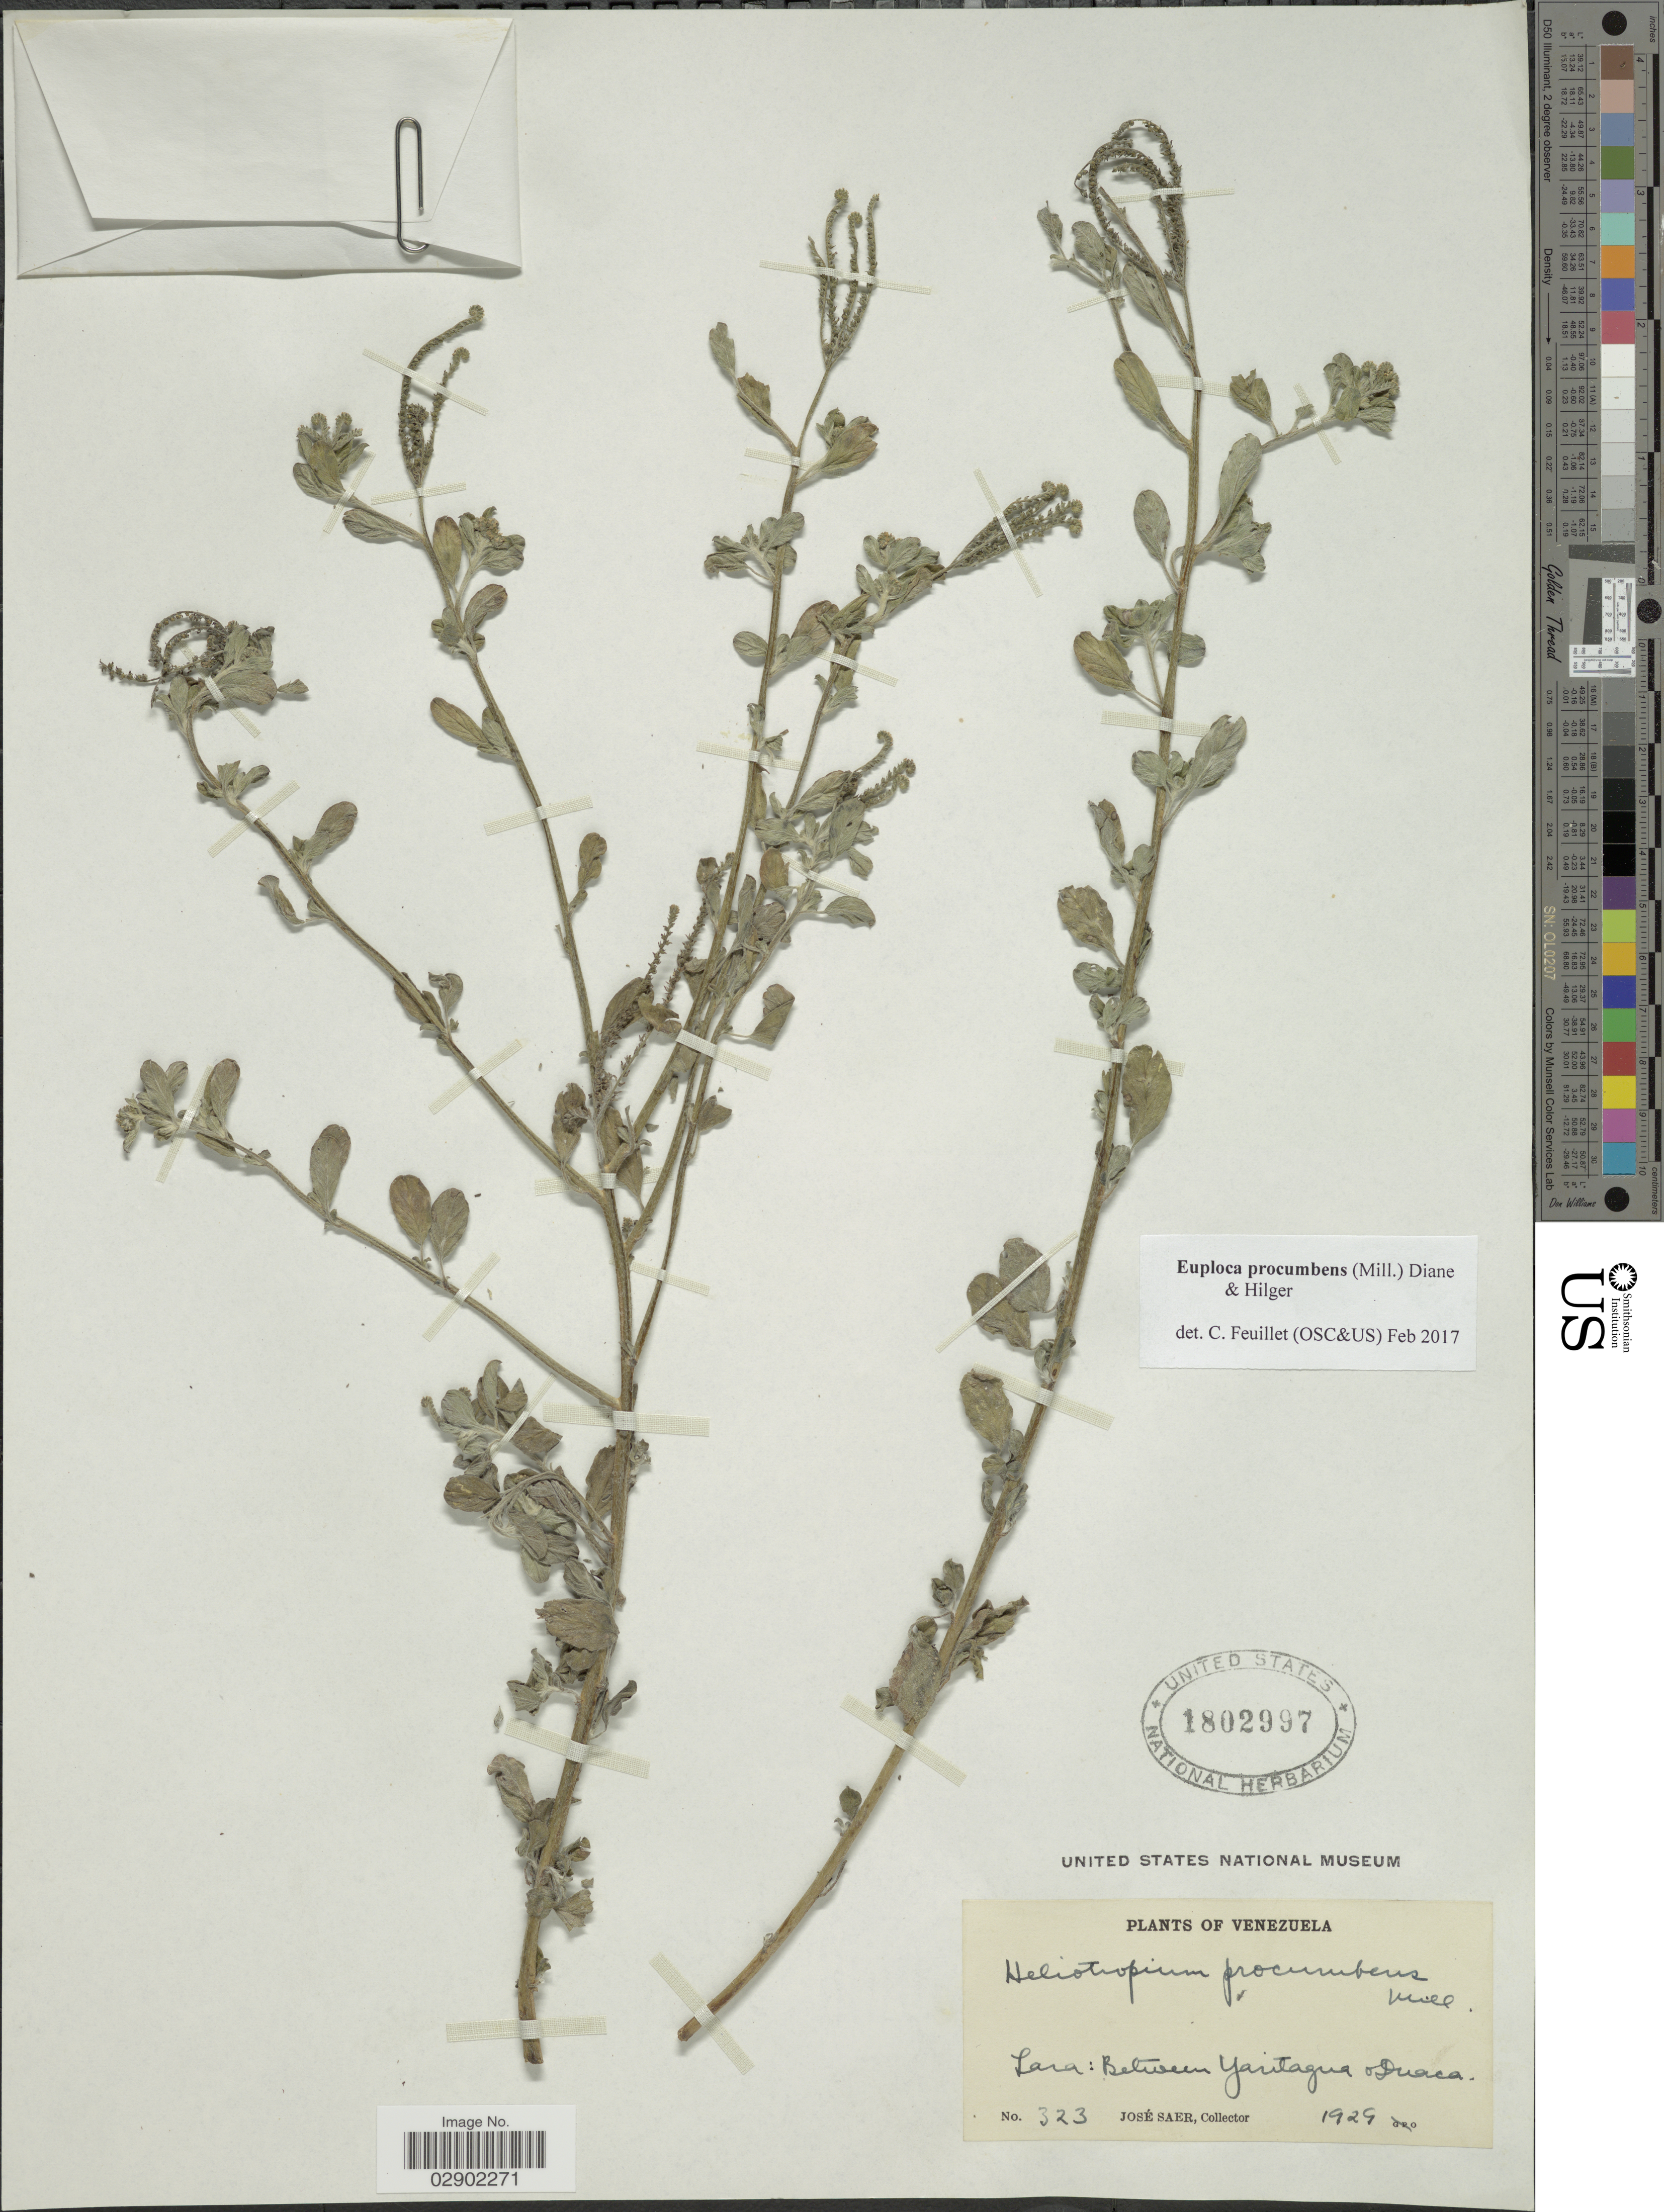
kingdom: Plantae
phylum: Tracheophyta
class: Magnoliopsida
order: Boraginales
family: Heliotropiaceae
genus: Euploca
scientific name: Euploca procumbens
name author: (Mill.) Diane & Hilger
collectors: J. Saer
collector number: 323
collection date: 1929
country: Venezuela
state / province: Lara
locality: Between Yaritagua o Duaca.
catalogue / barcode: US 1802997